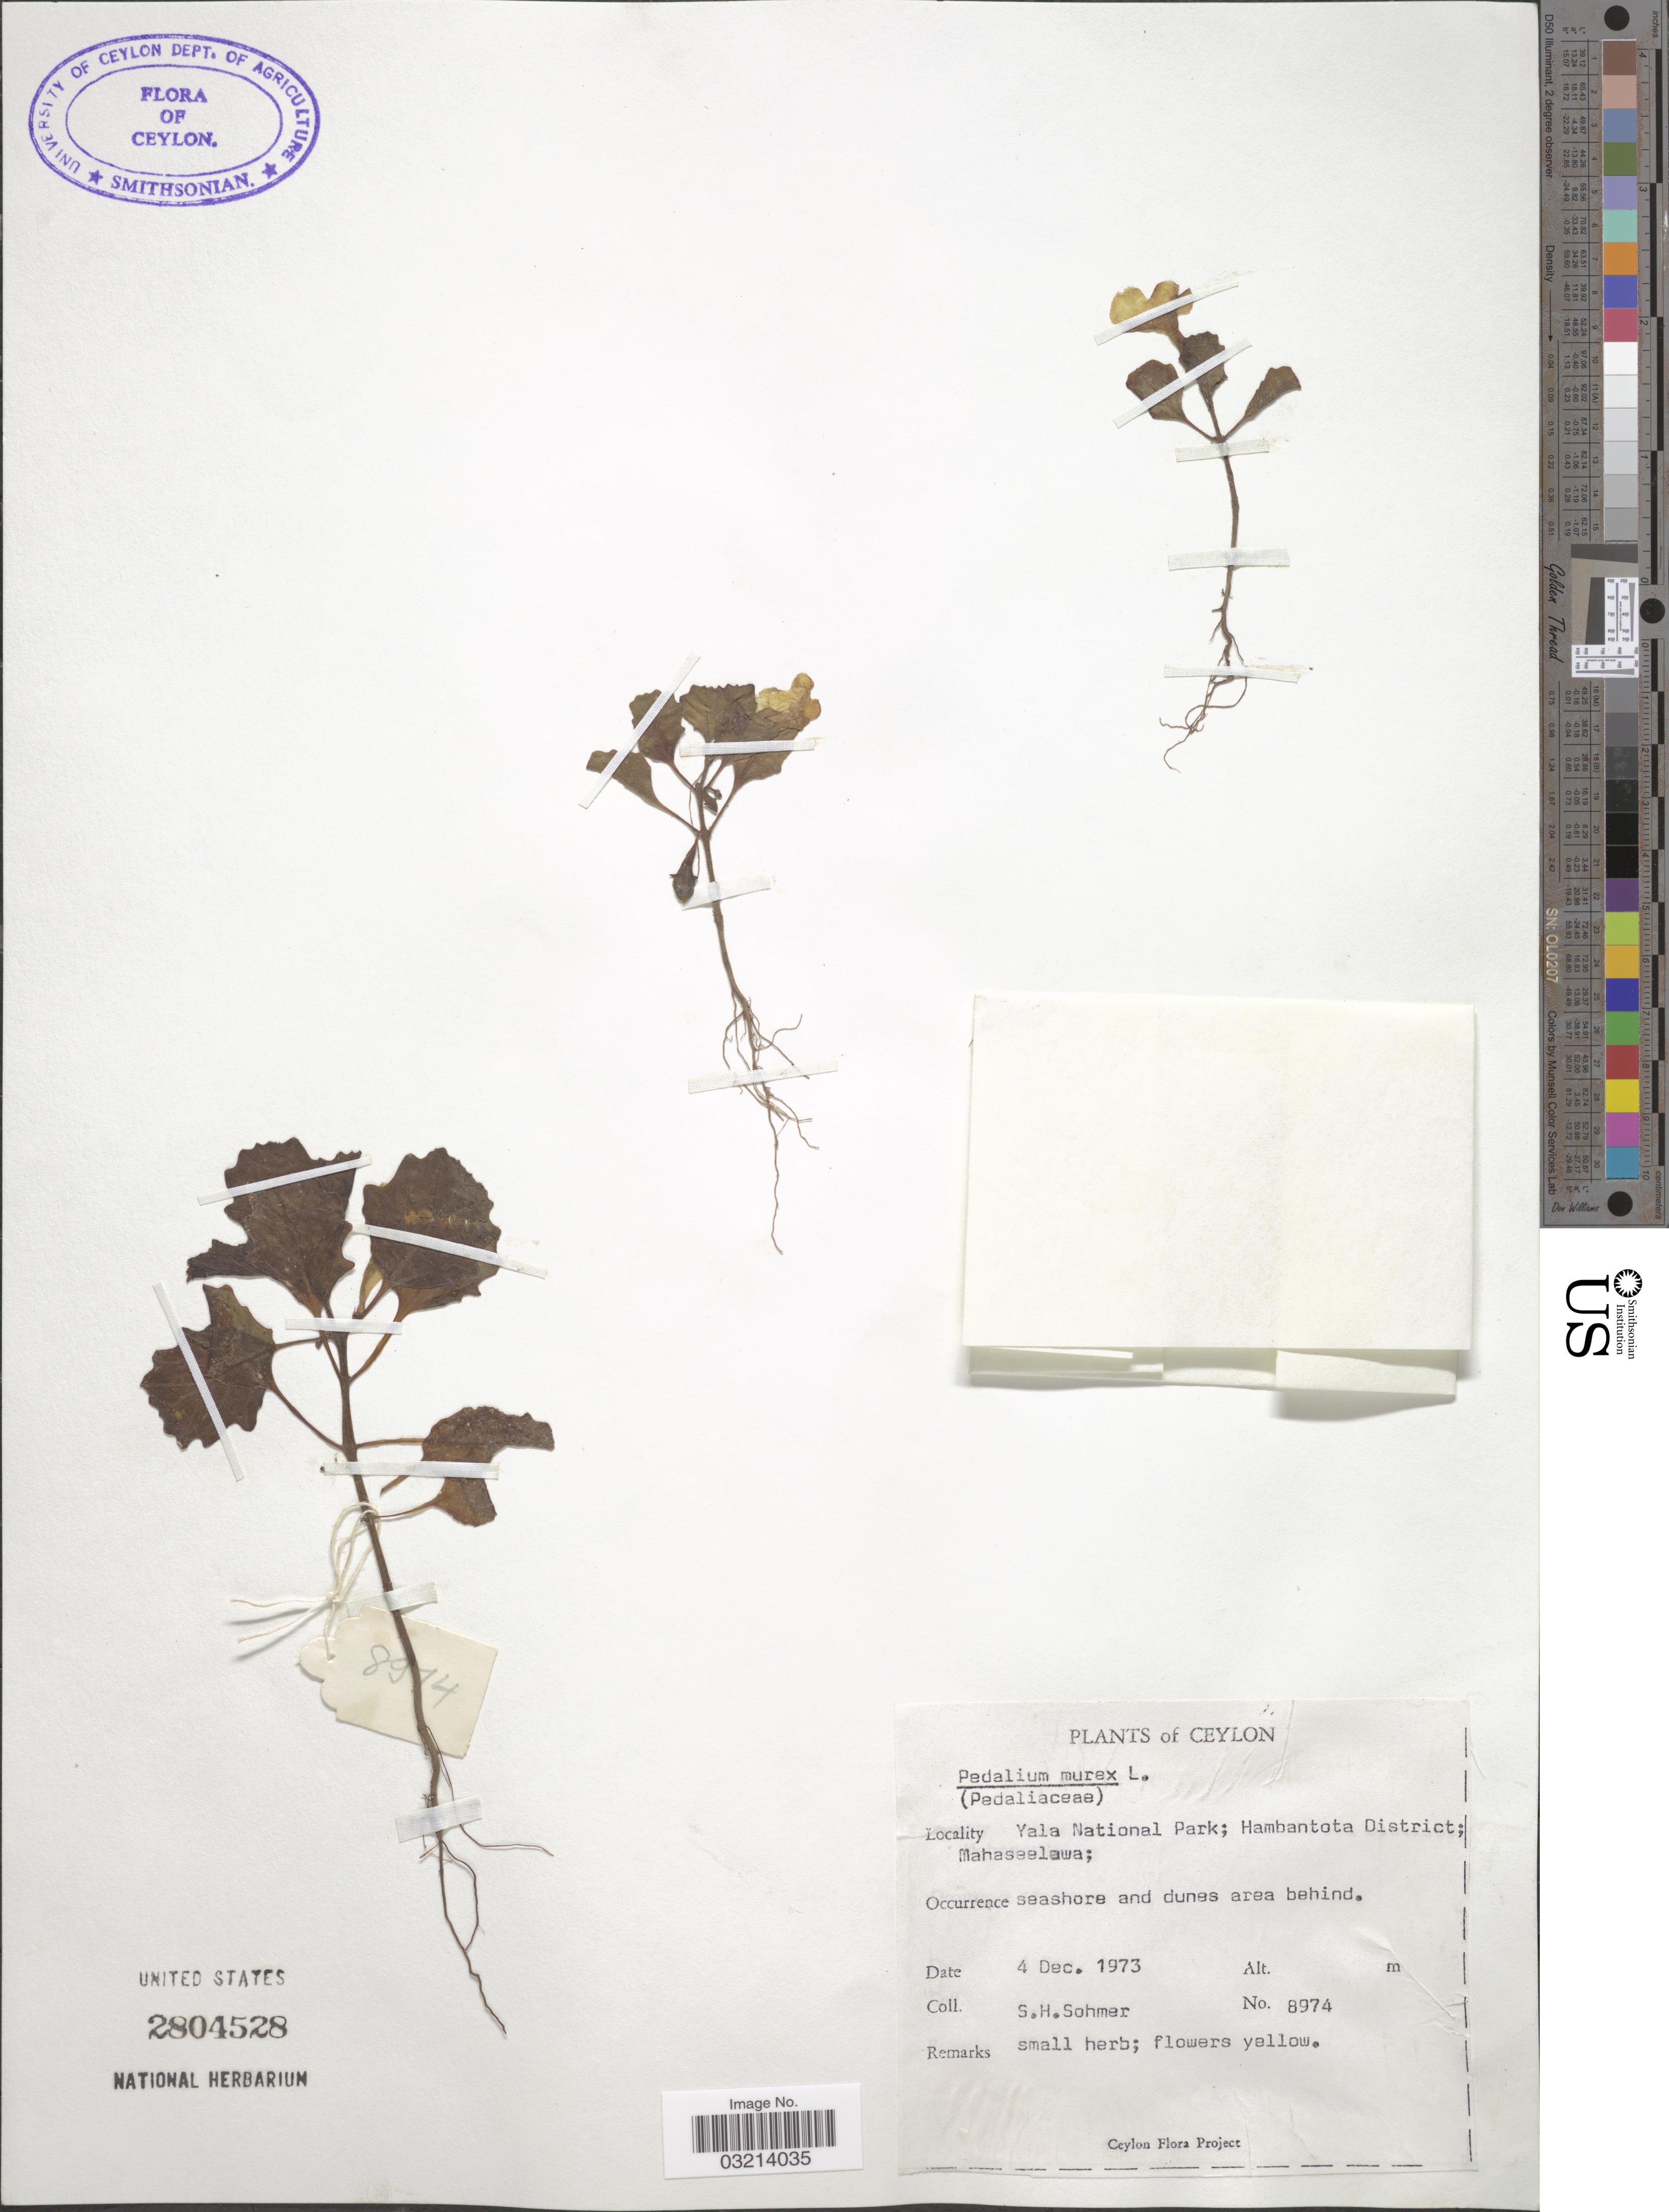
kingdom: Plantae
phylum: Tracheophyta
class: Magnoliopsida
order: Lamiales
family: Pedaliaceae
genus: Pedalium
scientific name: Pedalium murex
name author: L.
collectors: S. H. Sohmer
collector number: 8974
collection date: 1973-12-04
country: Sri Lanka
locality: Ceylon. Yala National Park; Hambantota District; Mahaseelawa.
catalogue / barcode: US 2804528